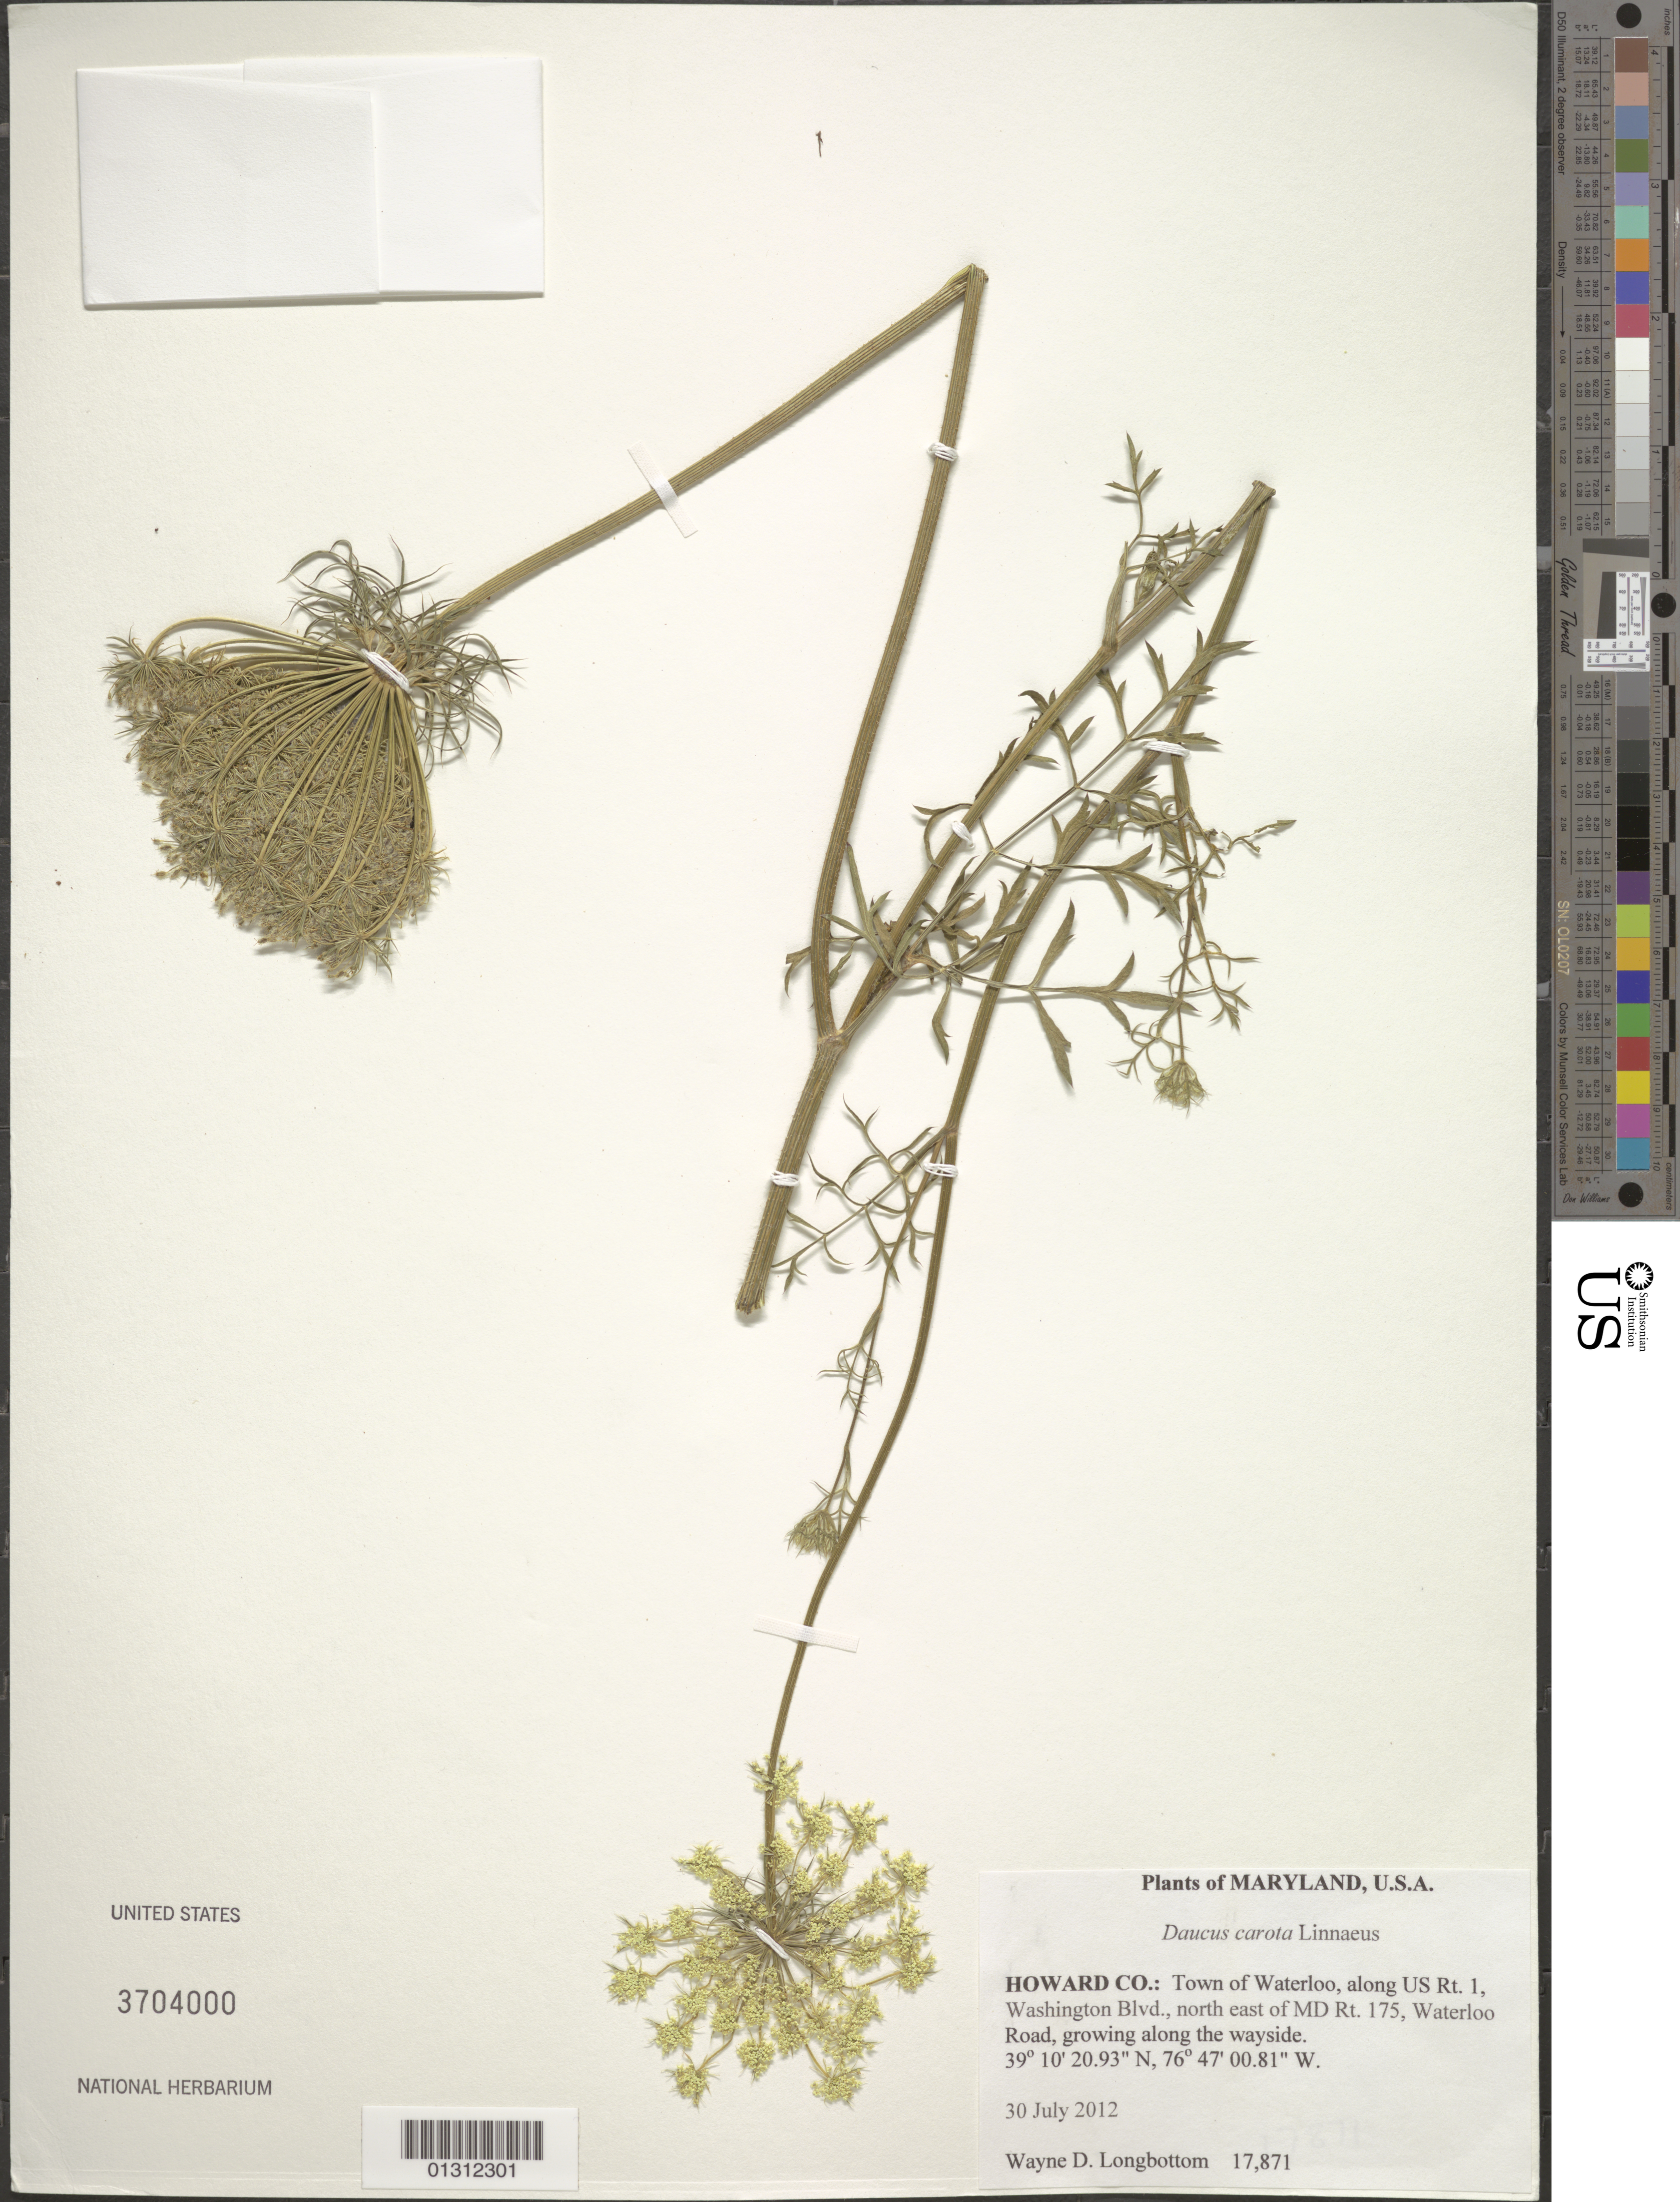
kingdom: Plantae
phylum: Tracheophyta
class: Magnoliopsida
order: Apiales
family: Apiaceae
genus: Daucus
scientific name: Daucus carota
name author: L.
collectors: W. D. Longbottom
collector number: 17871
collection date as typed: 30 July 2012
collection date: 2012-07-30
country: United States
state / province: Maryland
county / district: Howard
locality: Town of Waterloo, along US Rt. 1, Washington Blvd., northeast of MD Rt. 175, Waterloo Road, growing along the wayside.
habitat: Growing along the wayside.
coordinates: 39 10 20.93 N, 76 47 00.81 W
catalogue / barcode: US 3704000